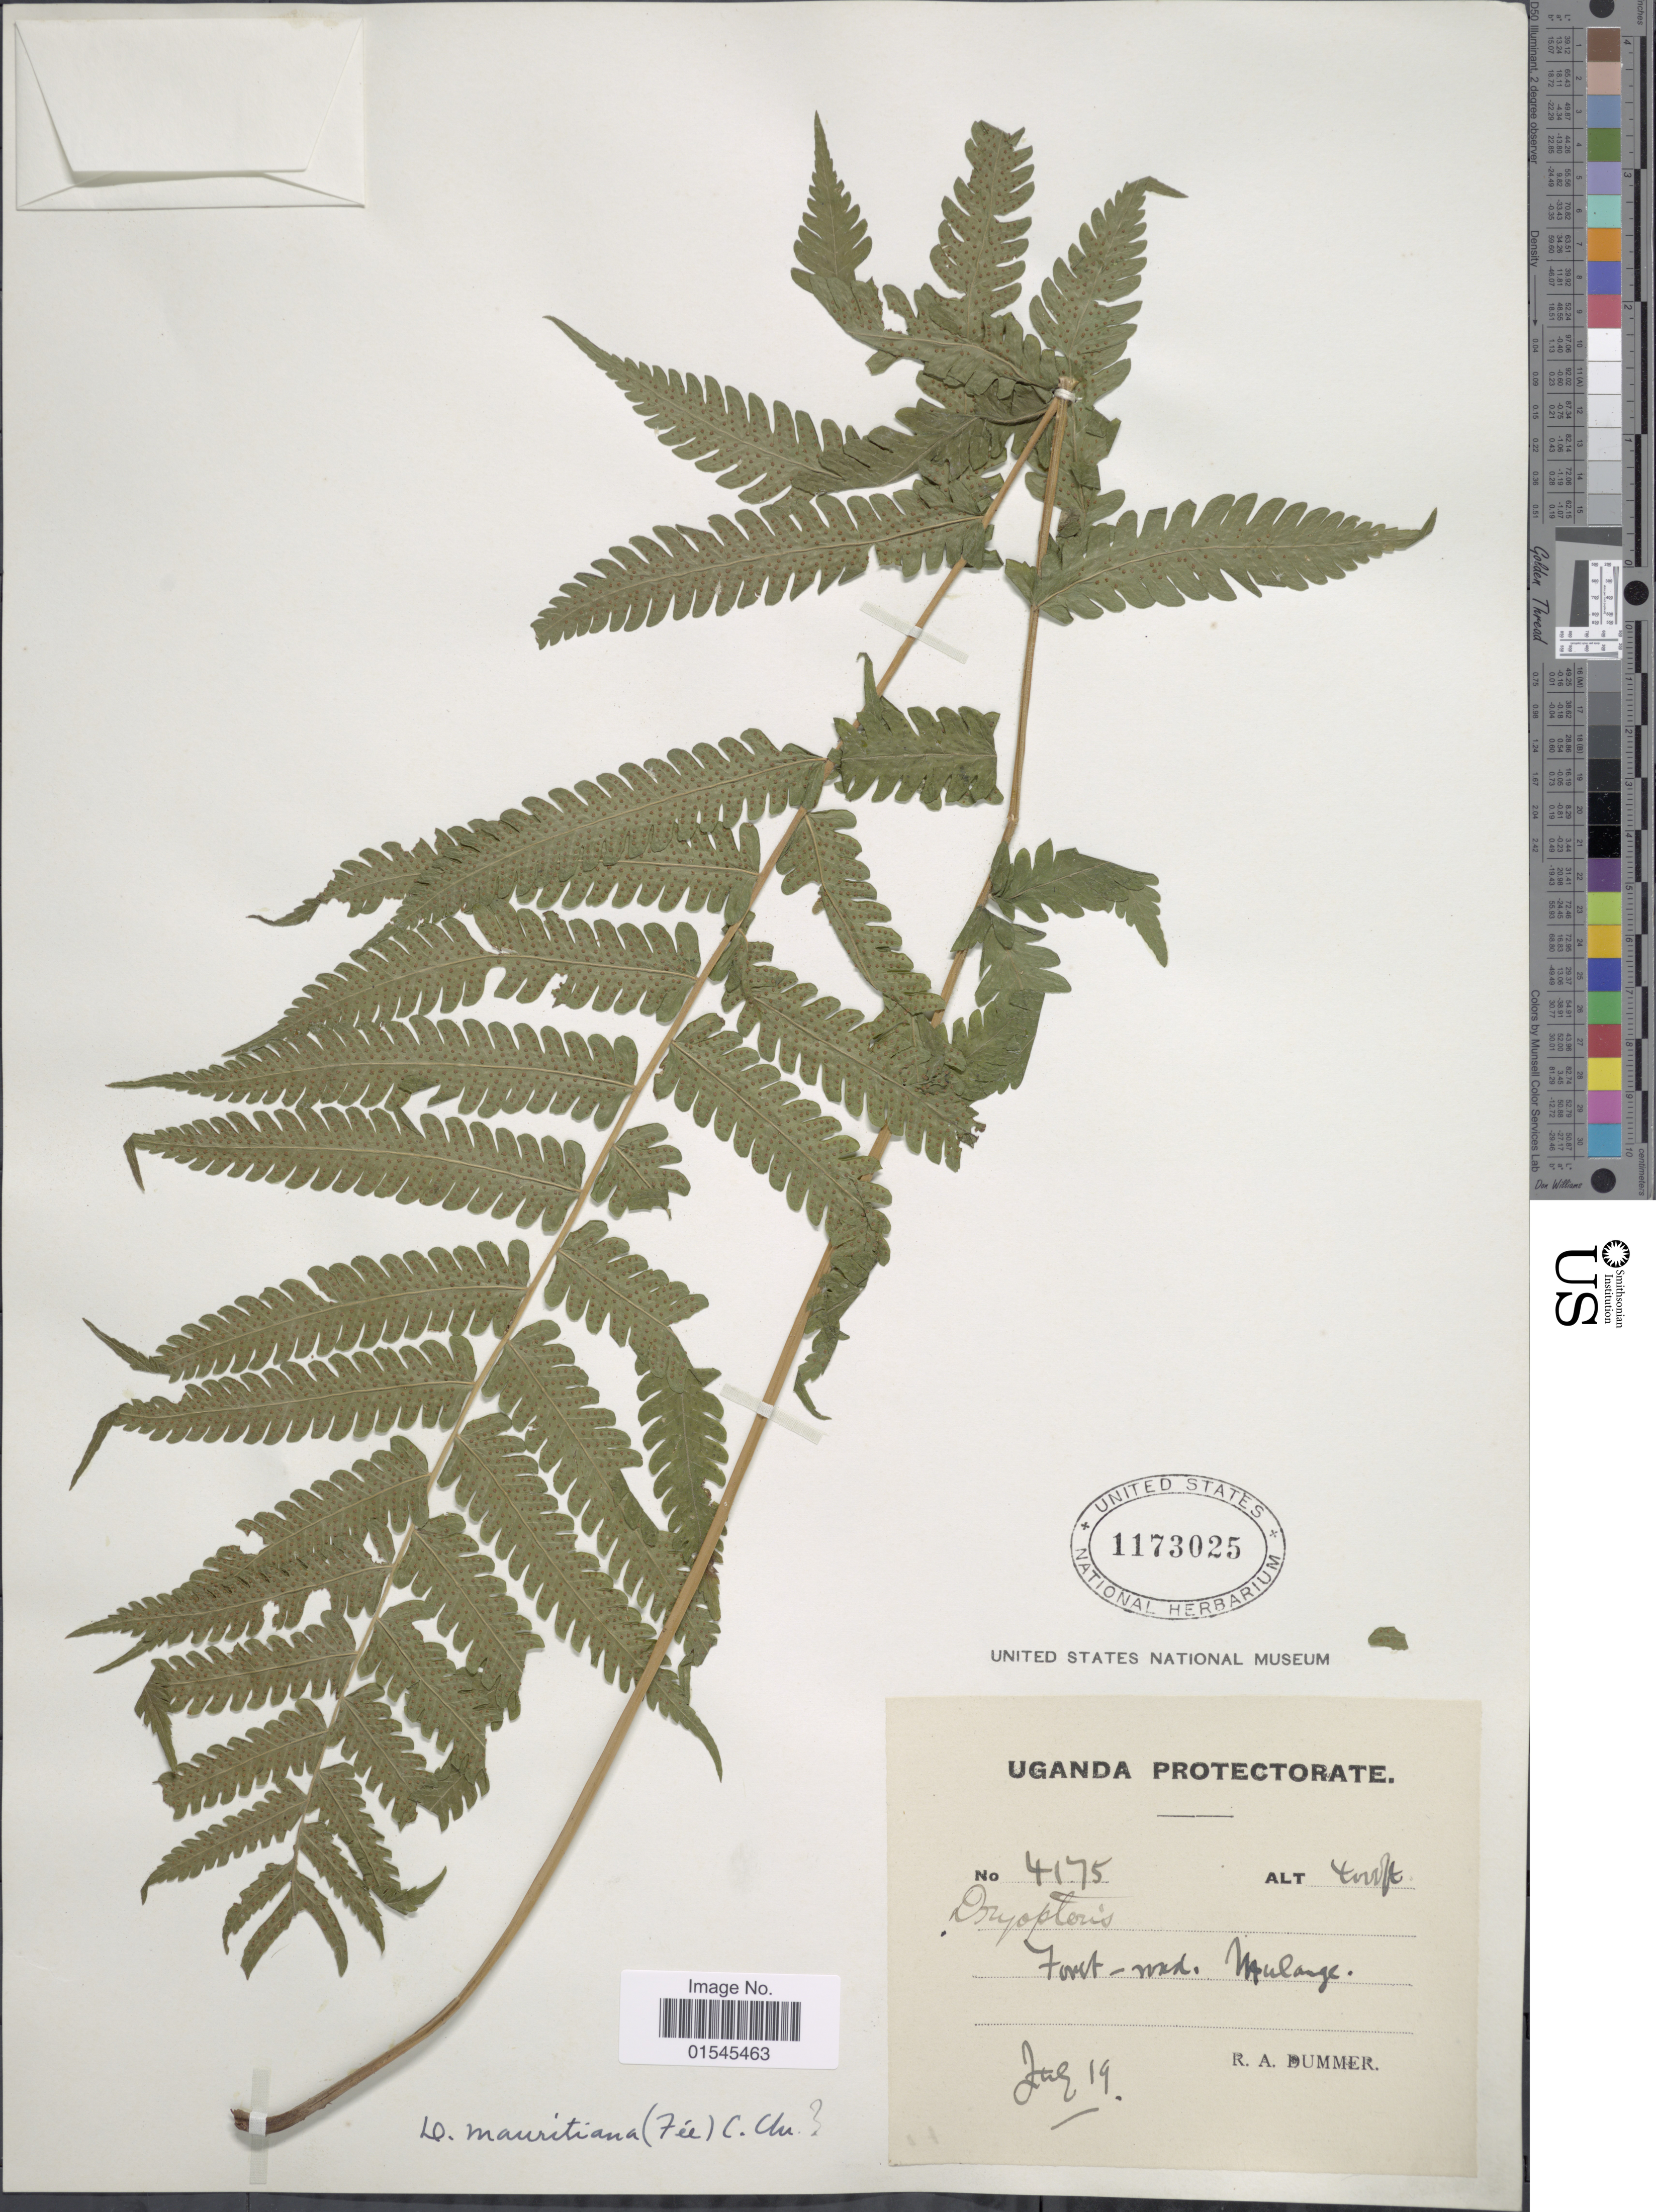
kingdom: Plantae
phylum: Tracheophyta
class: Polypodiopsida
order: Polypodiales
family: Thelypteridaceae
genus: Sphaerostephanos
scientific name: Sphaerostephanos elatus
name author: (Bojer) Holttum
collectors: R. Dümmer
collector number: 4175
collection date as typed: Transcribed d/m/y: /7/19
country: Uganda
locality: Foret road, Mulange.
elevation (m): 122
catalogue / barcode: US 1173025